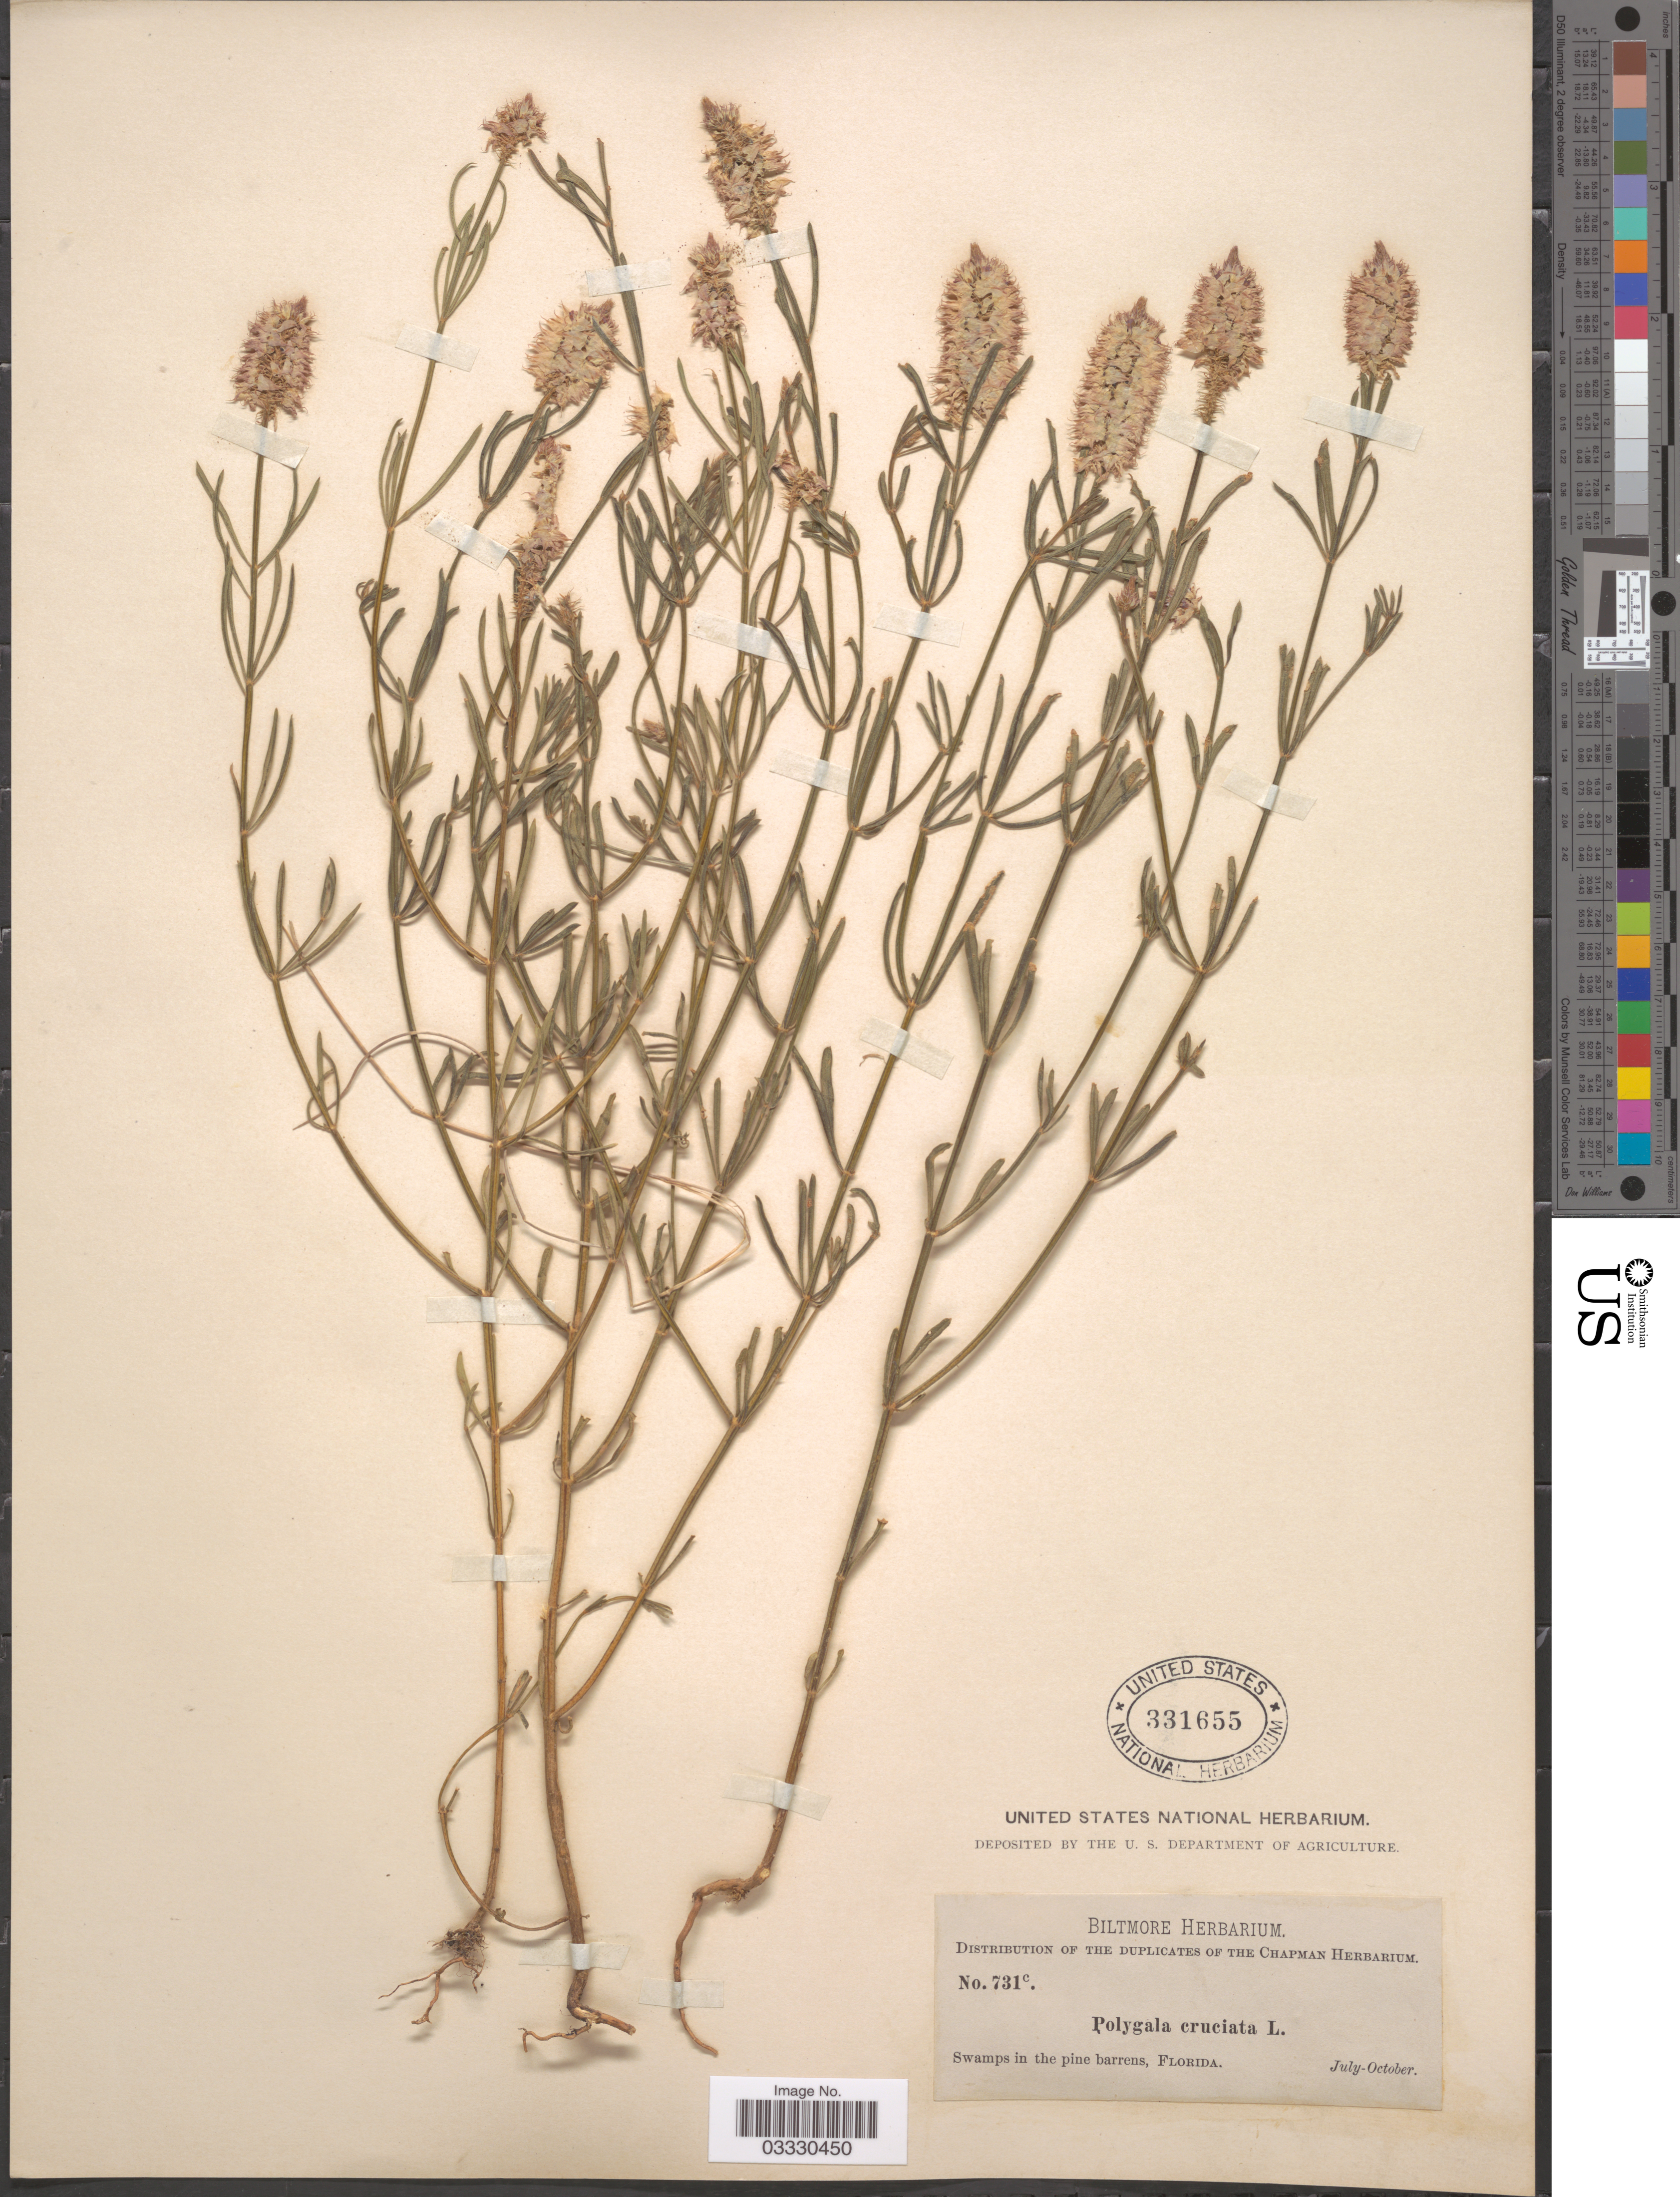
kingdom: Plantae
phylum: Tracheophyta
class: Magnoliopsida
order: Fabales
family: Polygalaceae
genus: Polygala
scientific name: Polygala cruciata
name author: L.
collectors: ex herb. Biltmore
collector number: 731c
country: United States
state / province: Florida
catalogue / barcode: US 331655